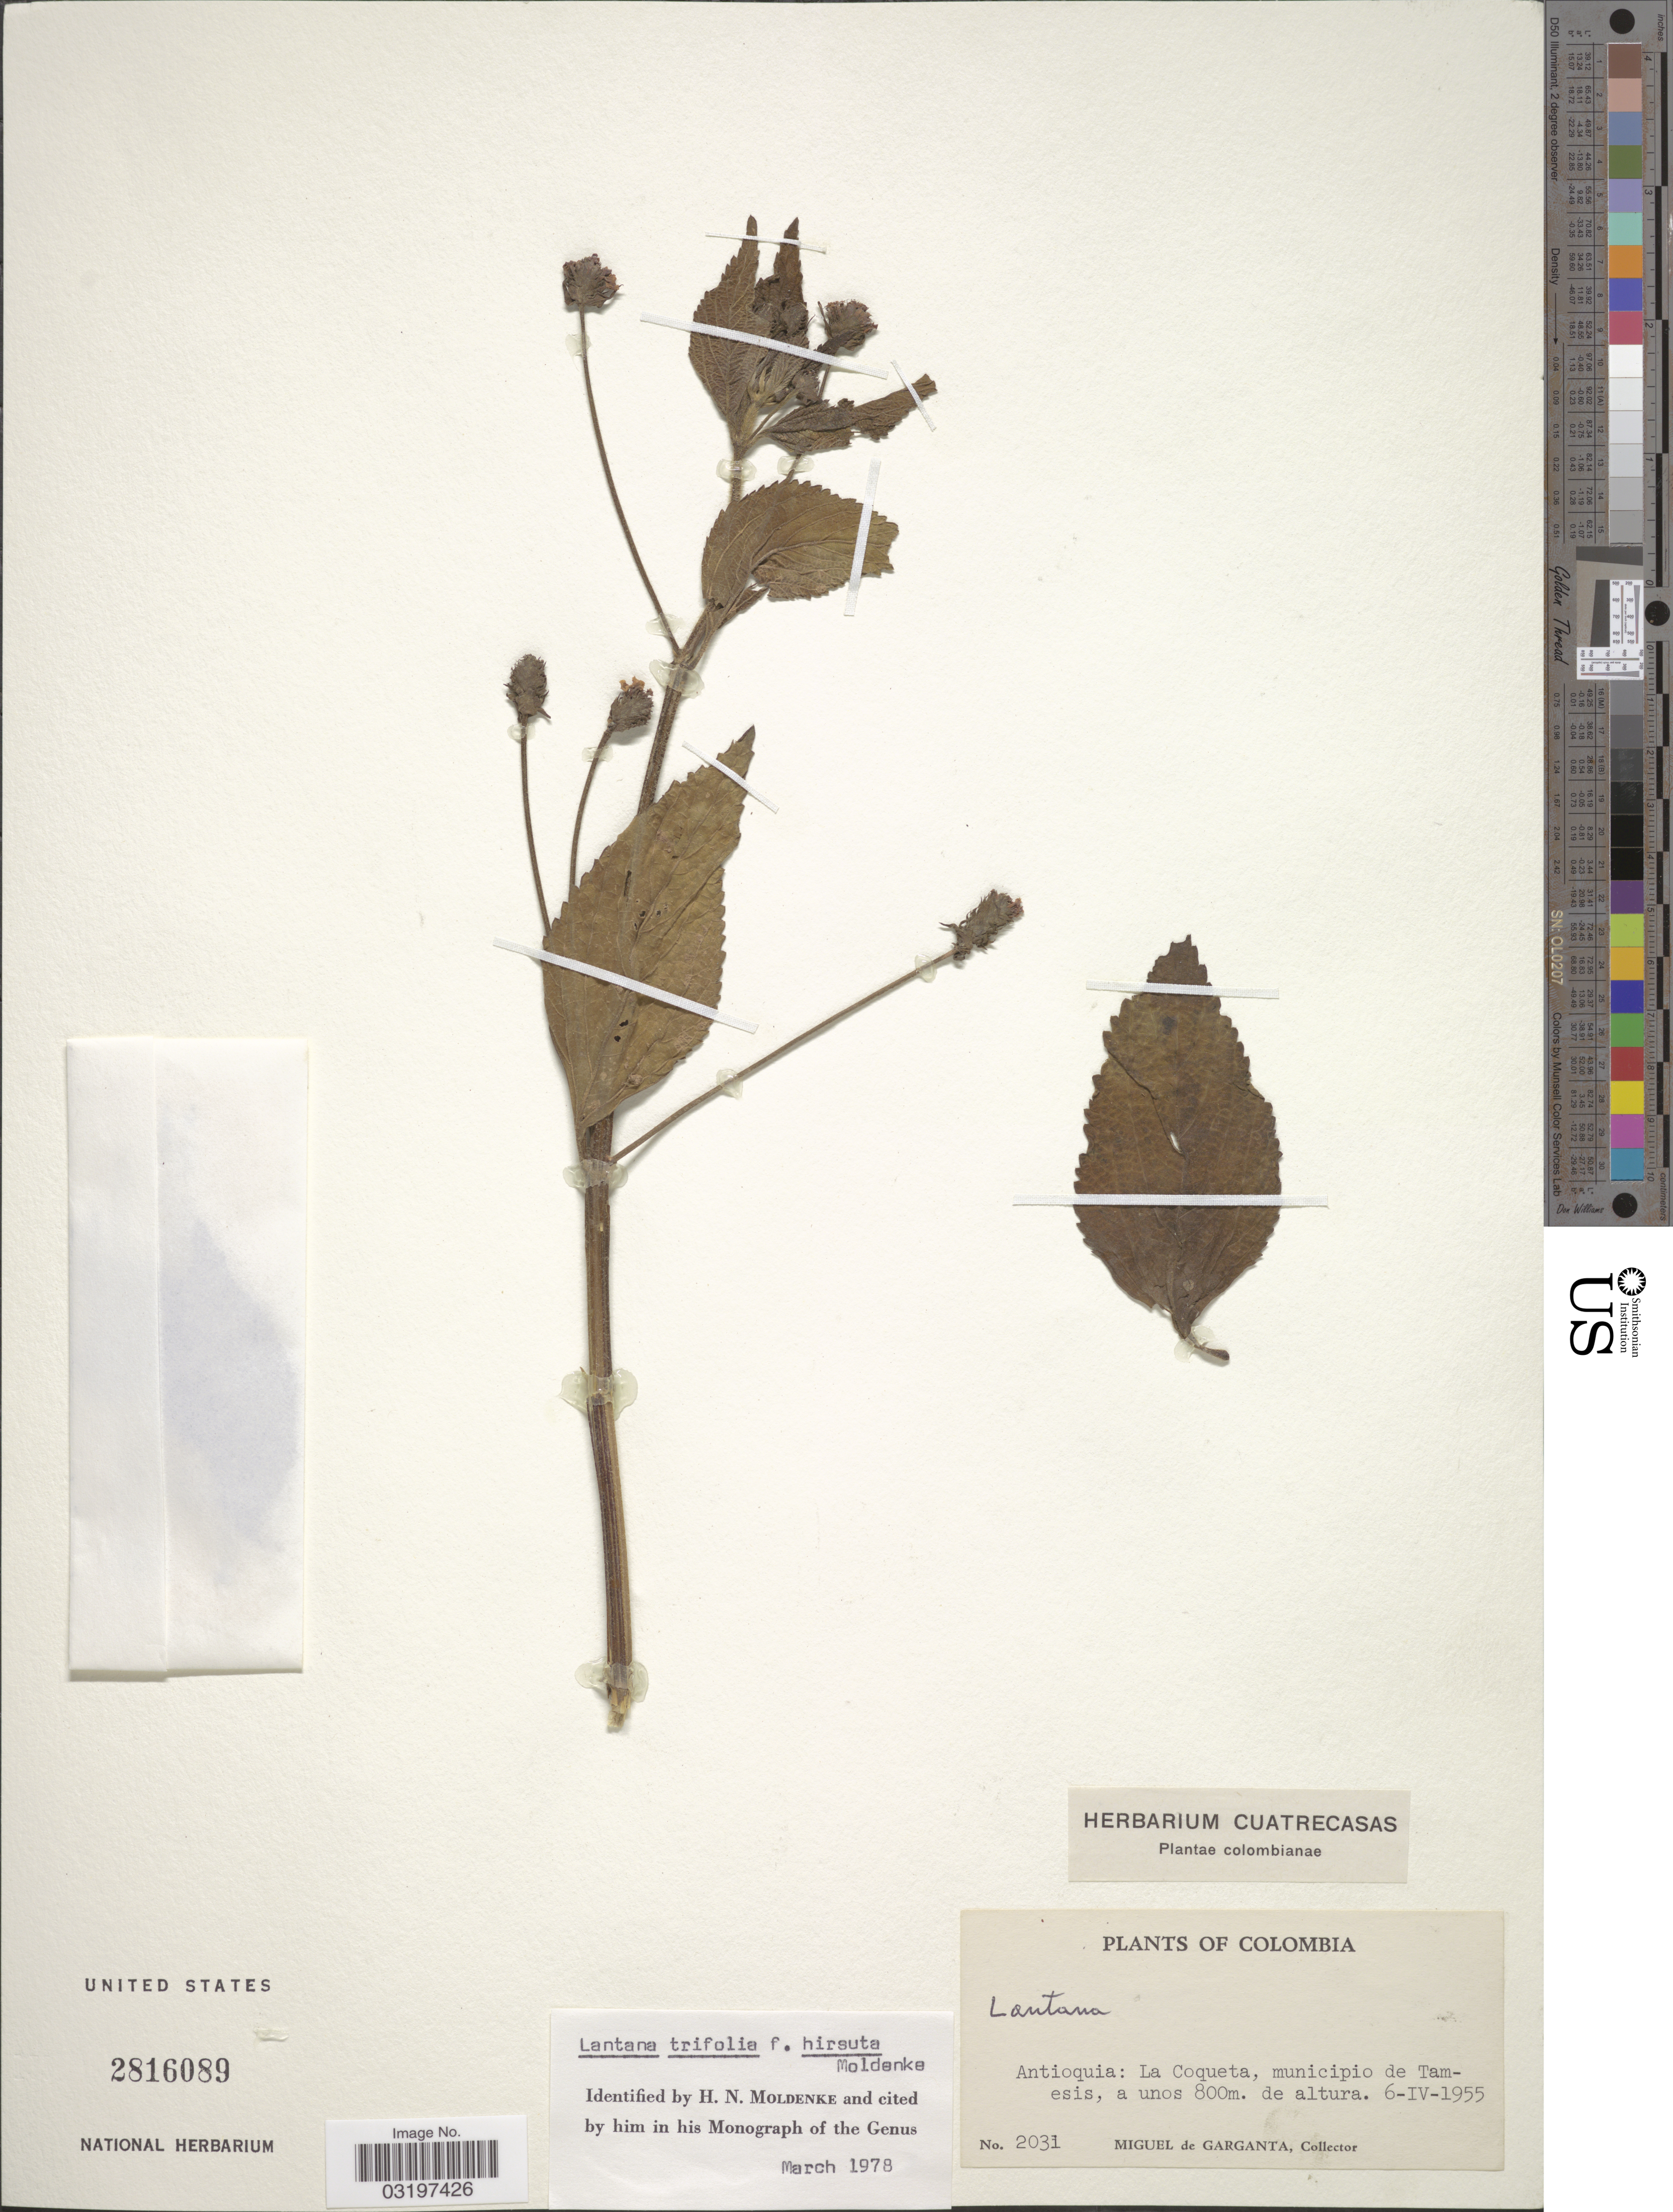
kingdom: Plantae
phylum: Tracheophyta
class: Magnoliopsida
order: Lamiales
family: Verbenaceae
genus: Lantana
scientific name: Lantana trifolia f. hirsuta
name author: Moldenke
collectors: M. Garganta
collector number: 2031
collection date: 1955-04-06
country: Colombia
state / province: Antioquia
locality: La Coqueta, municipio de Tamesis.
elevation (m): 800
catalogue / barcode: US 2816089